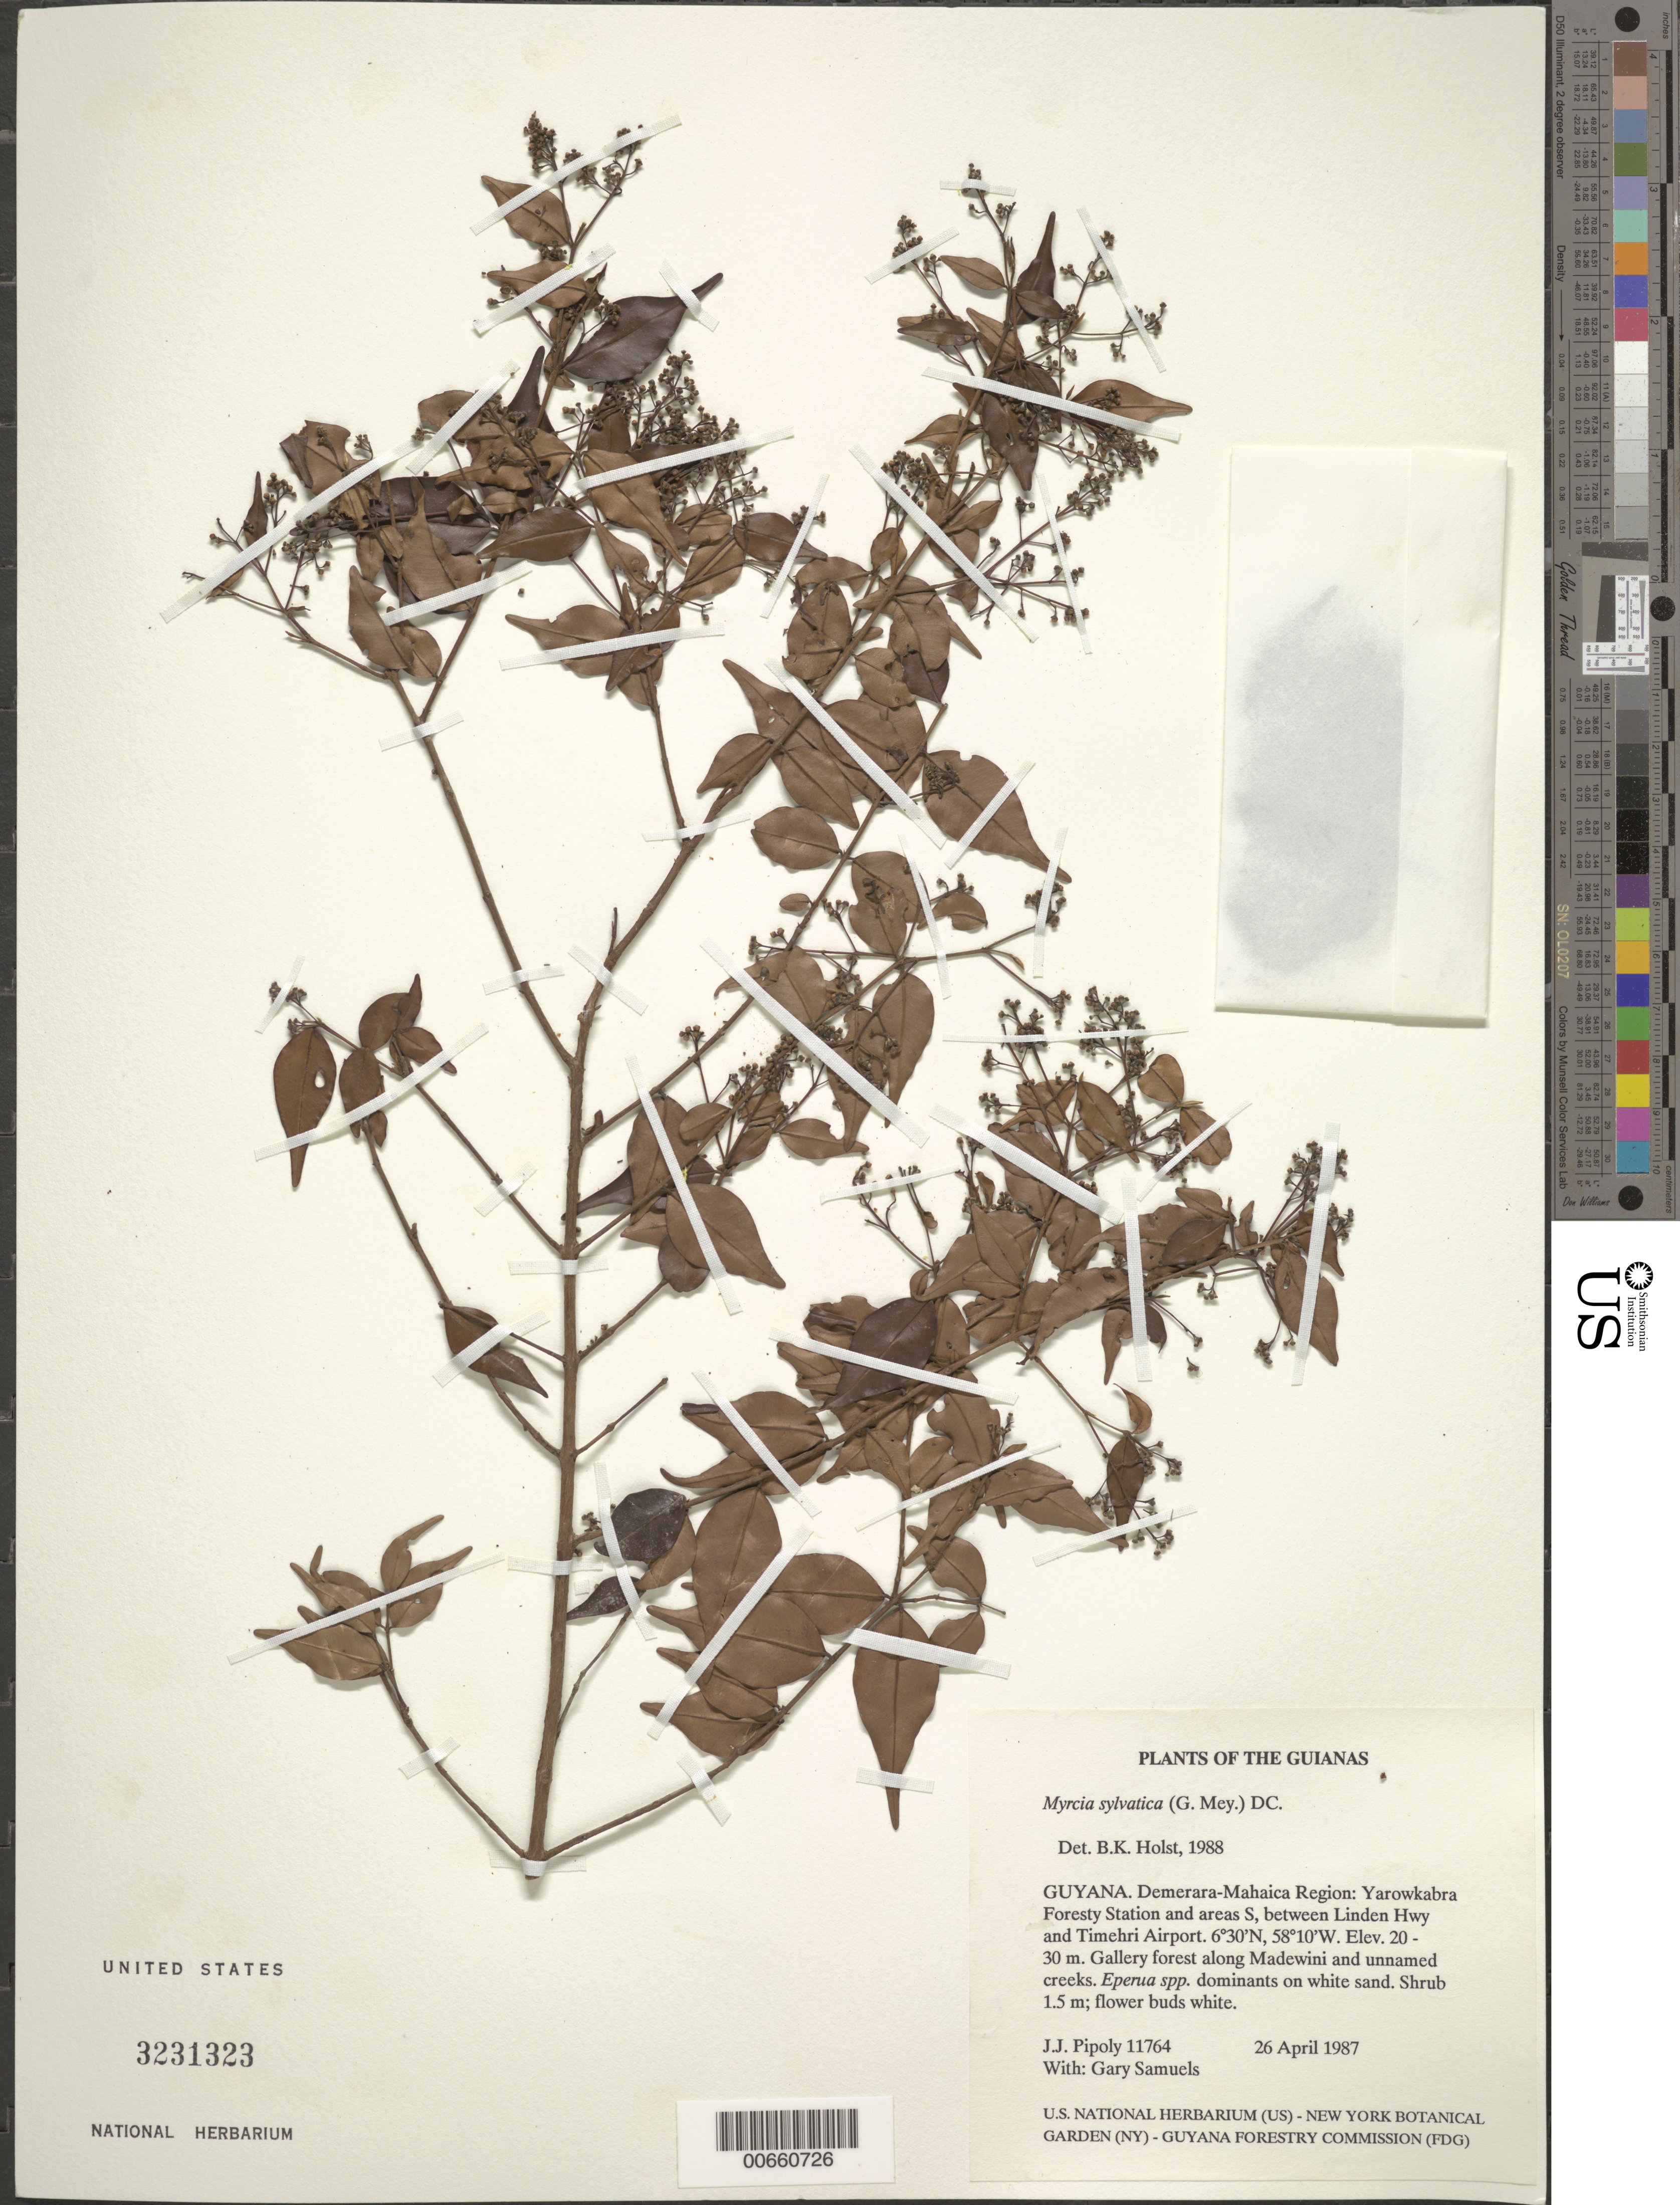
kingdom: Plantae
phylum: Tracheophyta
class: Magnoliopsida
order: Myrtales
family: Myrtaceae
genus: Myrcia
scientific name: Myrcia sylvatica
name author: (G. Mey.) DC.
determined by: Holst, Bruce K.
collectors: J. J. Pipoly & G. Bacchus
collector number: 11764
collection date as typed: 26 April 1987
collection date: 1987-04-26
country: Guyana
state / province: Demerara-Mahaica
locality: Yarowkabra Forestry Station and areas S, between Linden Hwy and Timehri Airport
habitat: Gallery forest along Madewini and unnamed creeks. Eperua spp. dominants on white sand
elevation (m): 20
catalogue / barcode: US 3211323